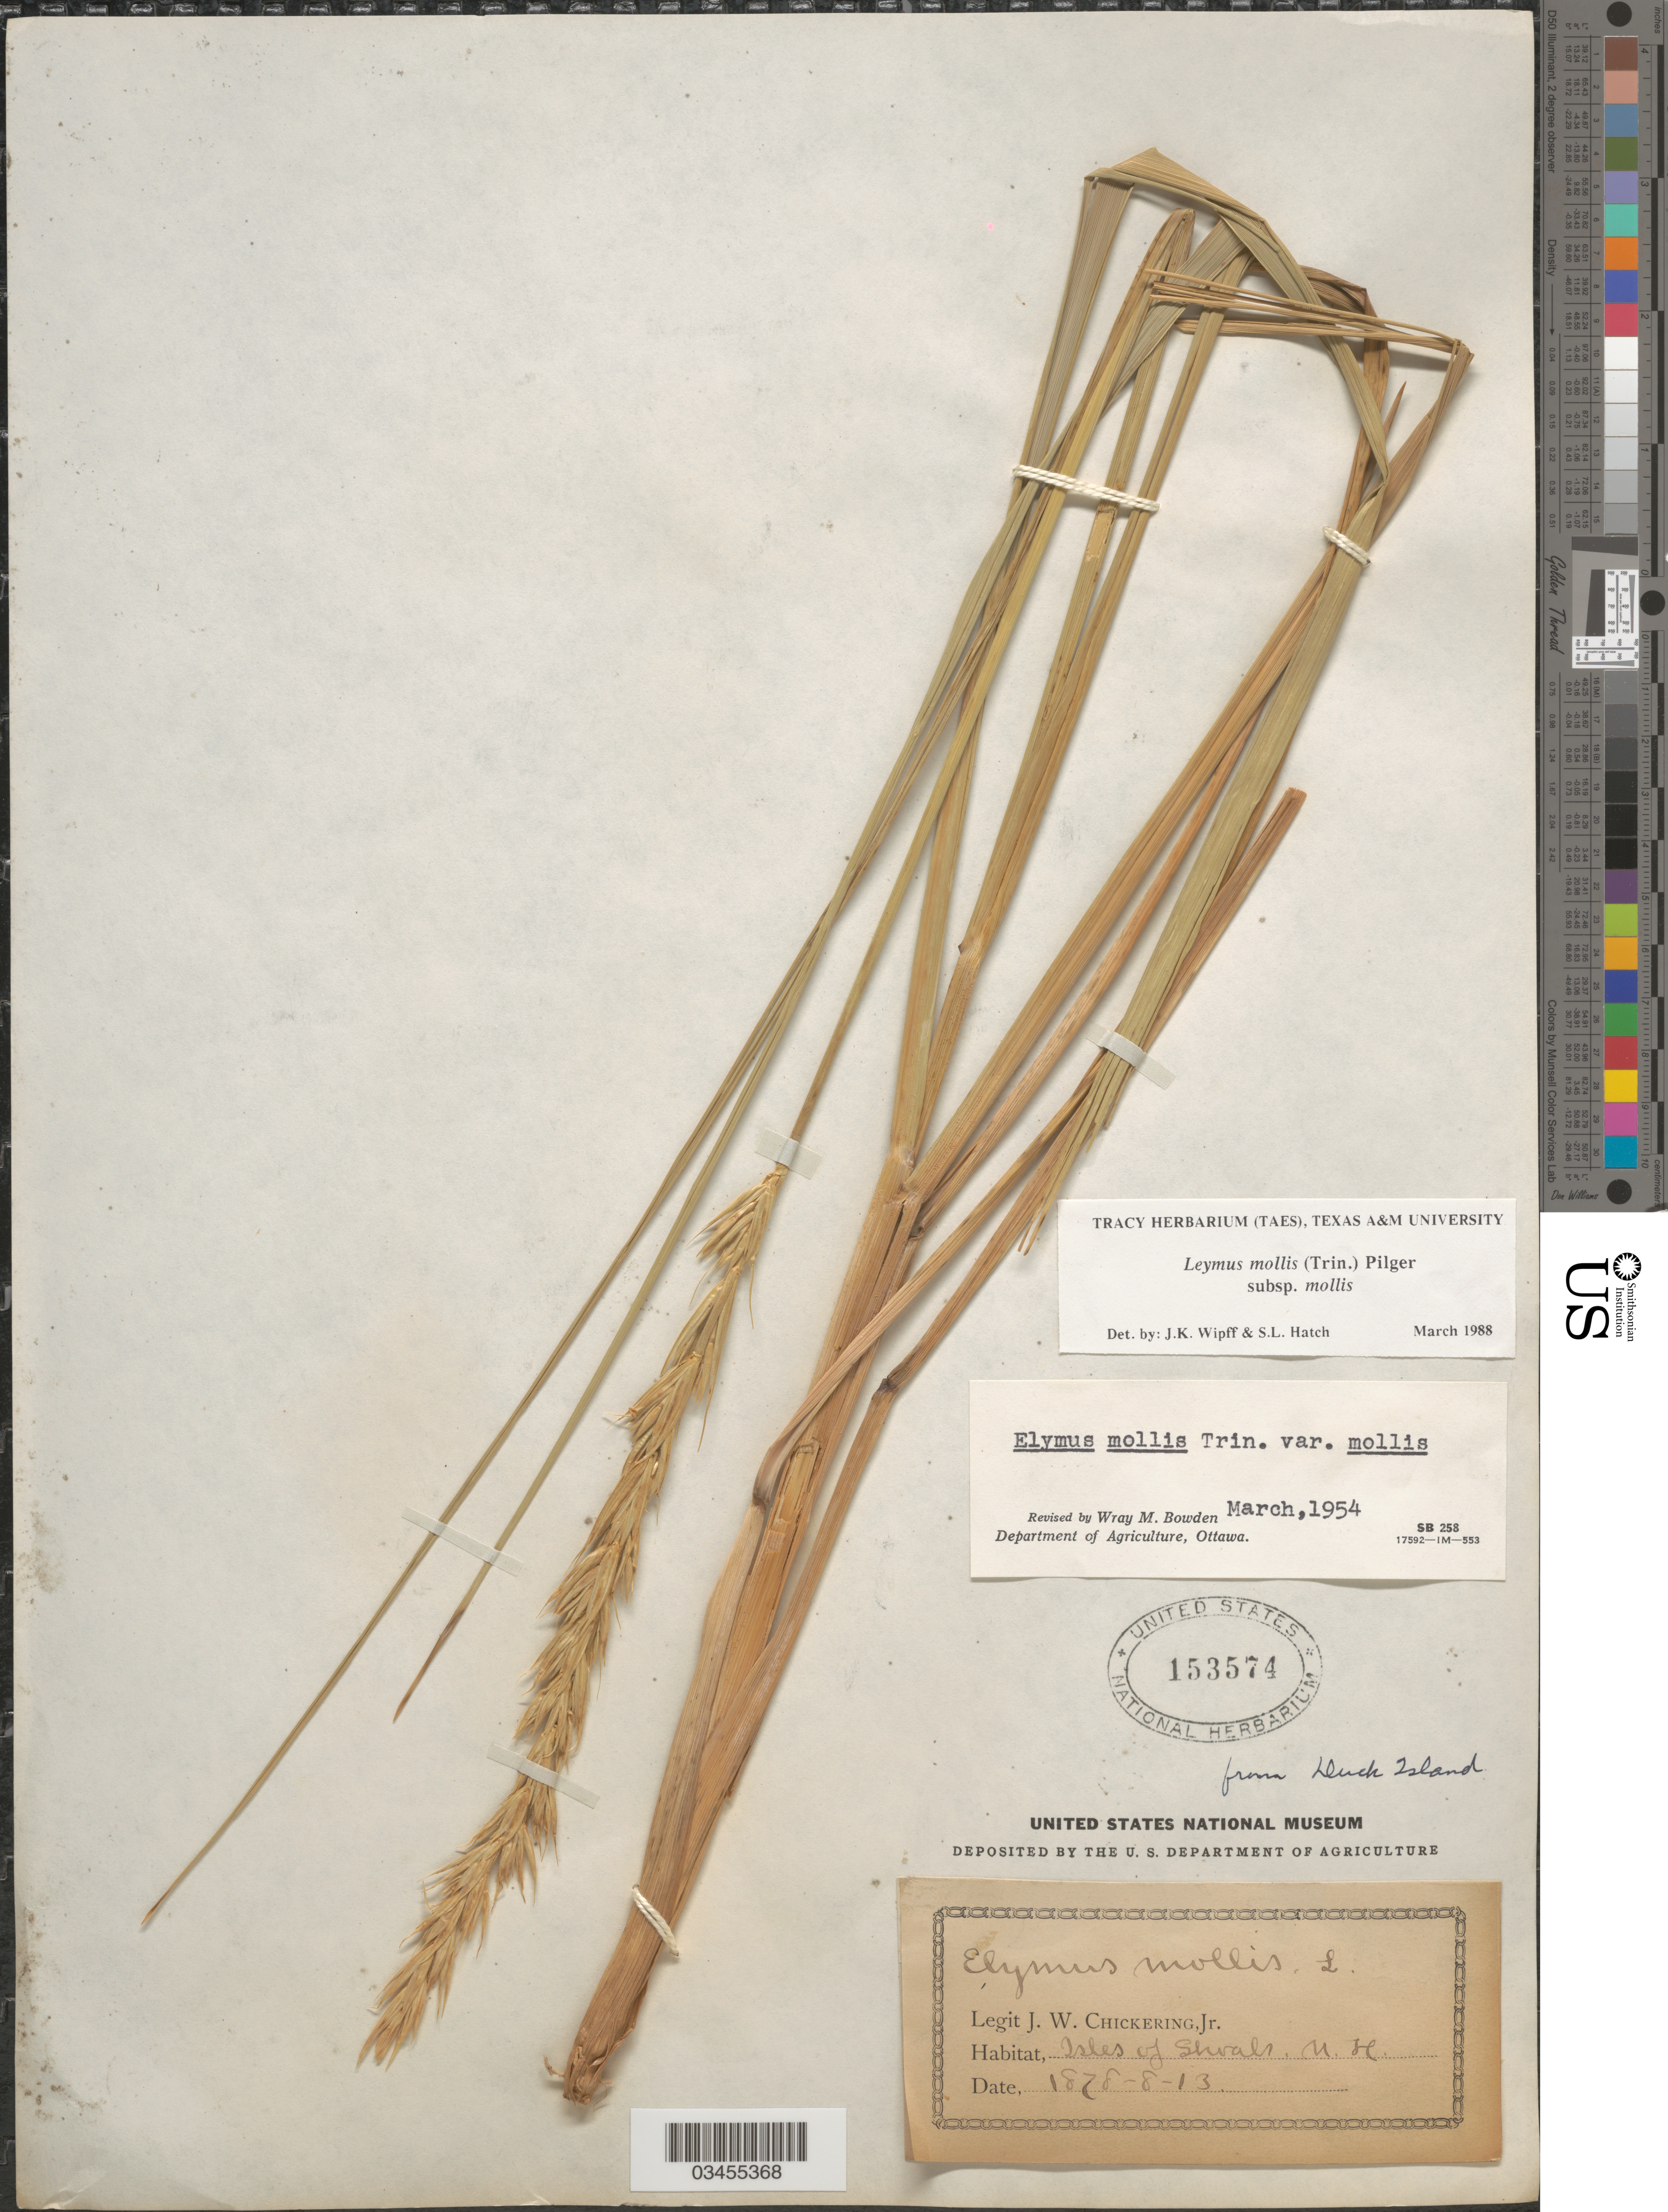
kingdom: Plantae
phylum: Tracheophyta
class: Liliopsida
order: Poales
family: Poaceae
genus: Leymus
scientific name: Leymus mollis subsp. mollis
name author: (Trin.) Pilg.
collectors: J. W. Chickering Jr.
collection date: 1878-08-13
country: United States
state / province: New Hampshire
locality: From Duck Island. Isles of Shoals.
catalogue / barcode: US 153574